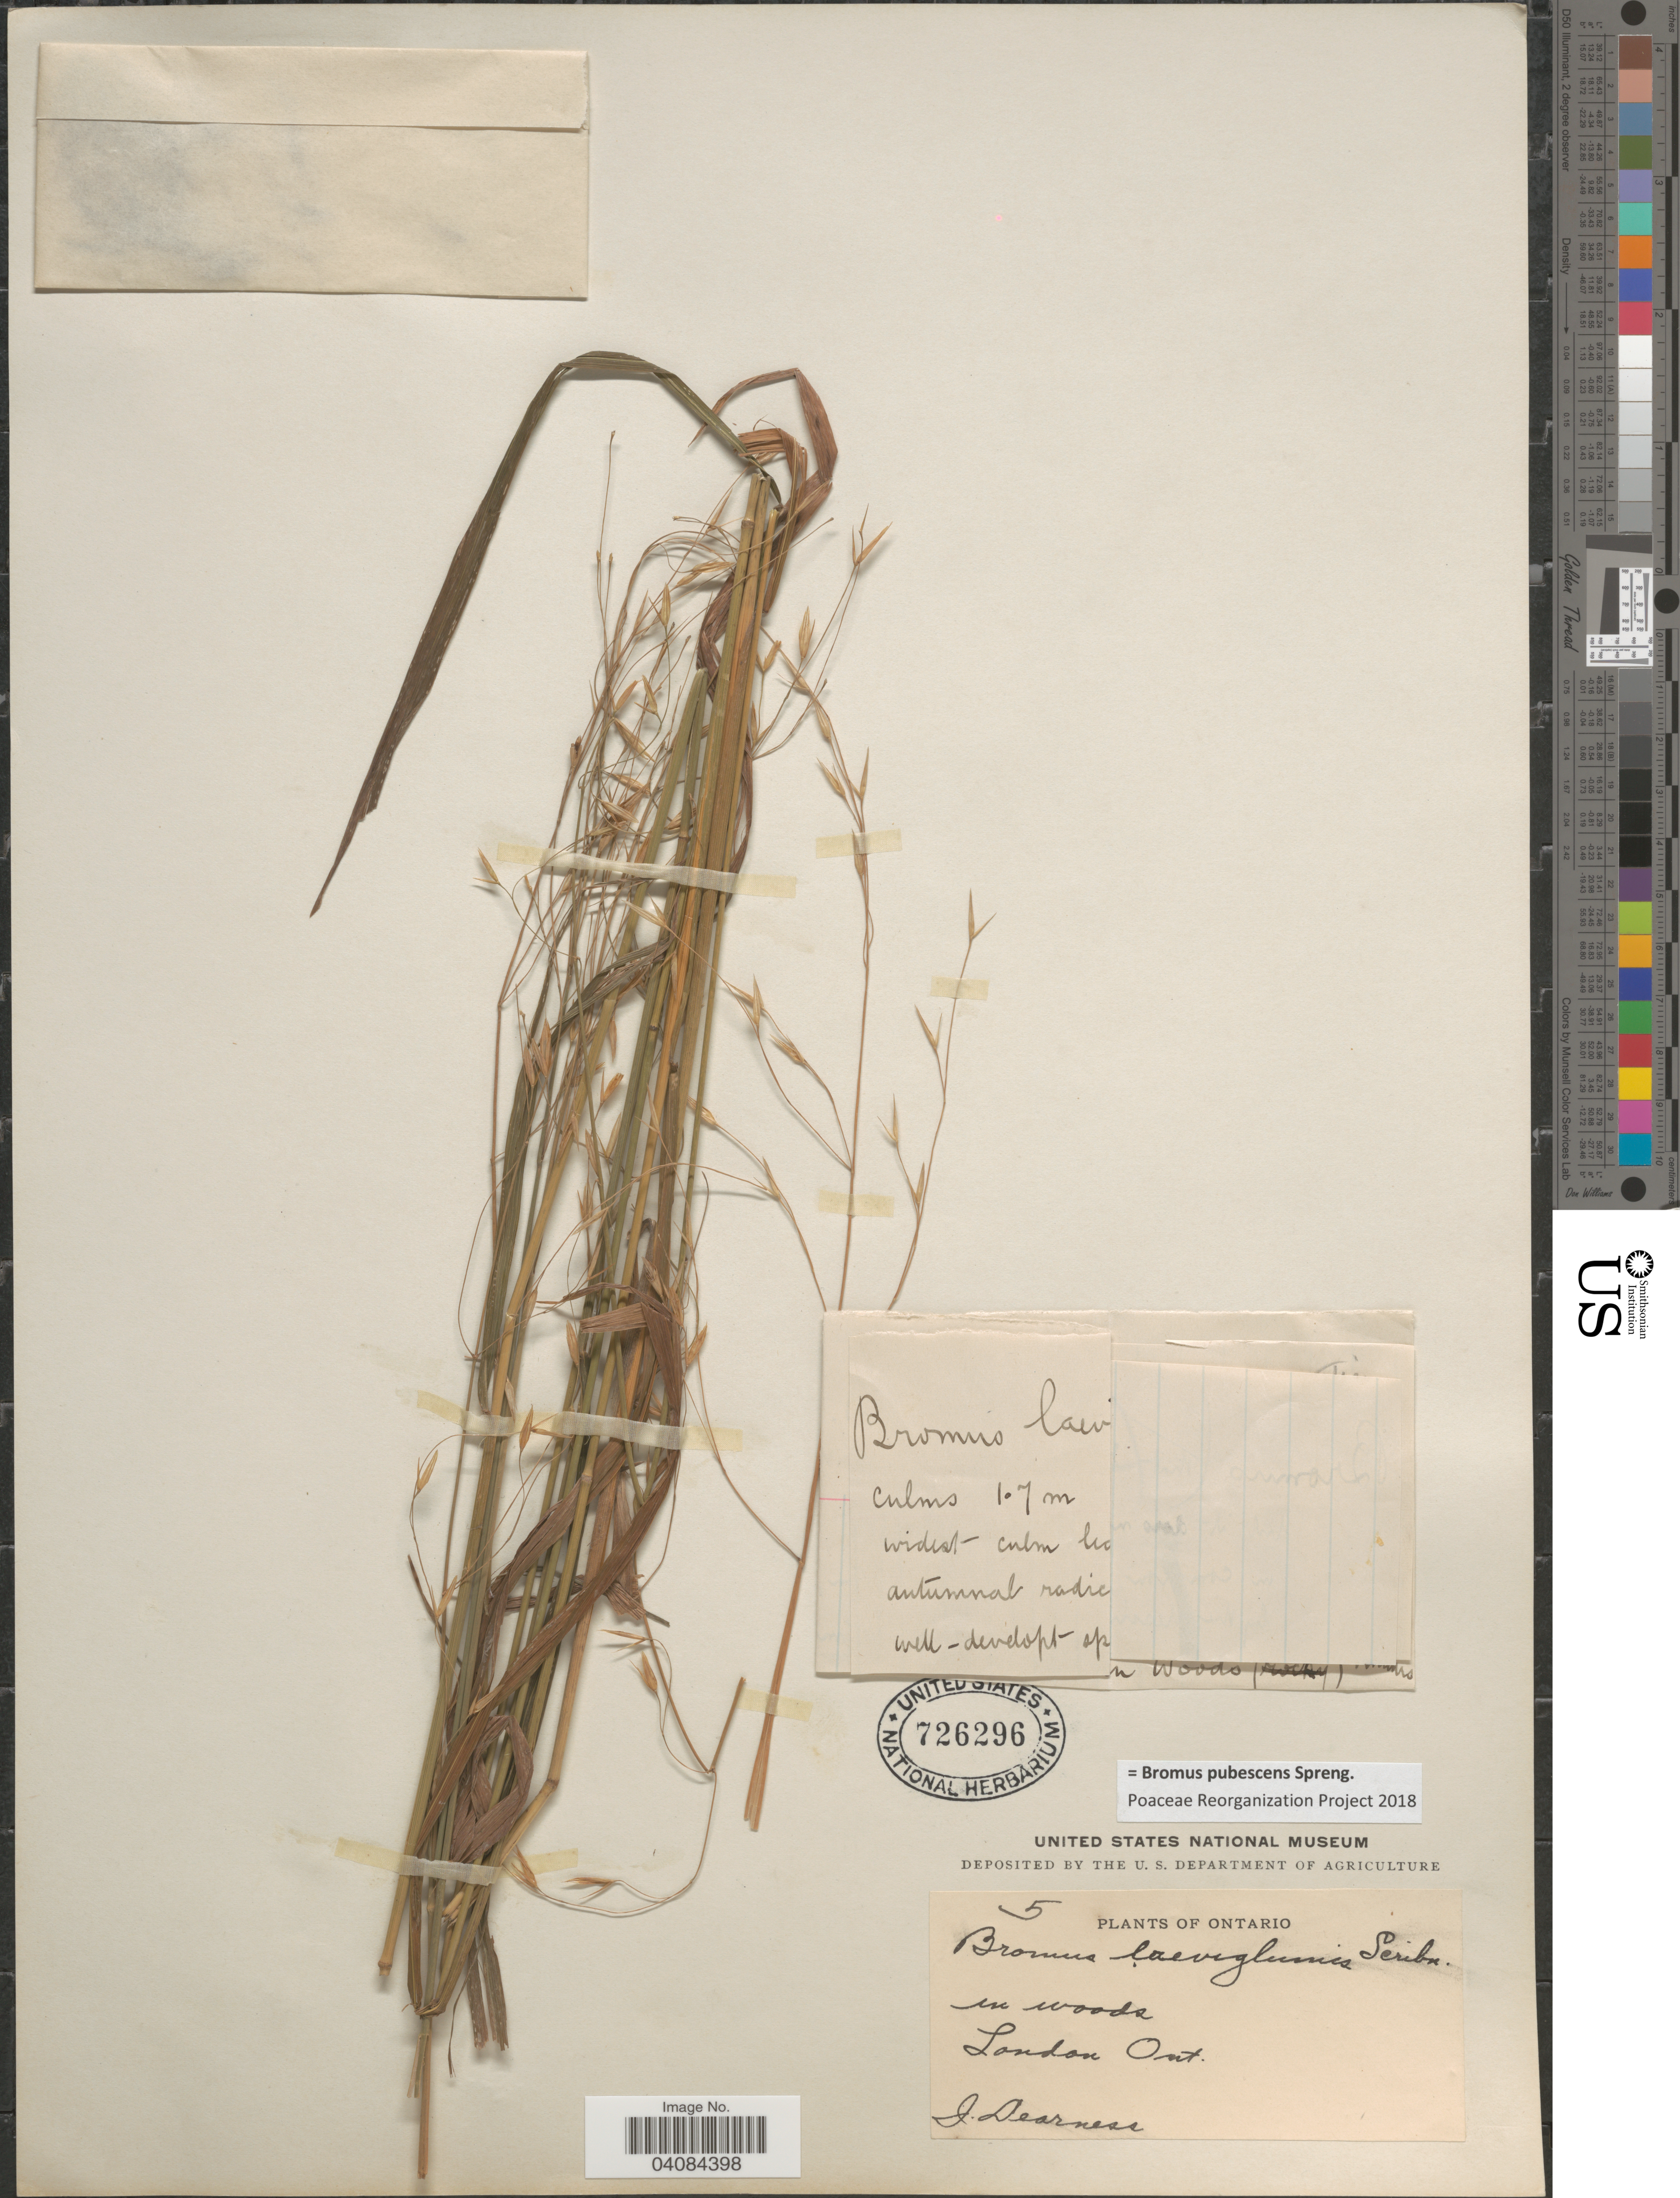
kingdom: Plantae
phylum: Tracheophyta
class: Liliopsida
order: Poales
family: Poaceae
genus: Bromus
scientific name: Bromus pubescens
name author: Muhl. ex Willd.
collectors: J. Dearness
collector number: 5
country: Canada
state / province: Ontario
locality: London.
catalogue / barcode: US 726296